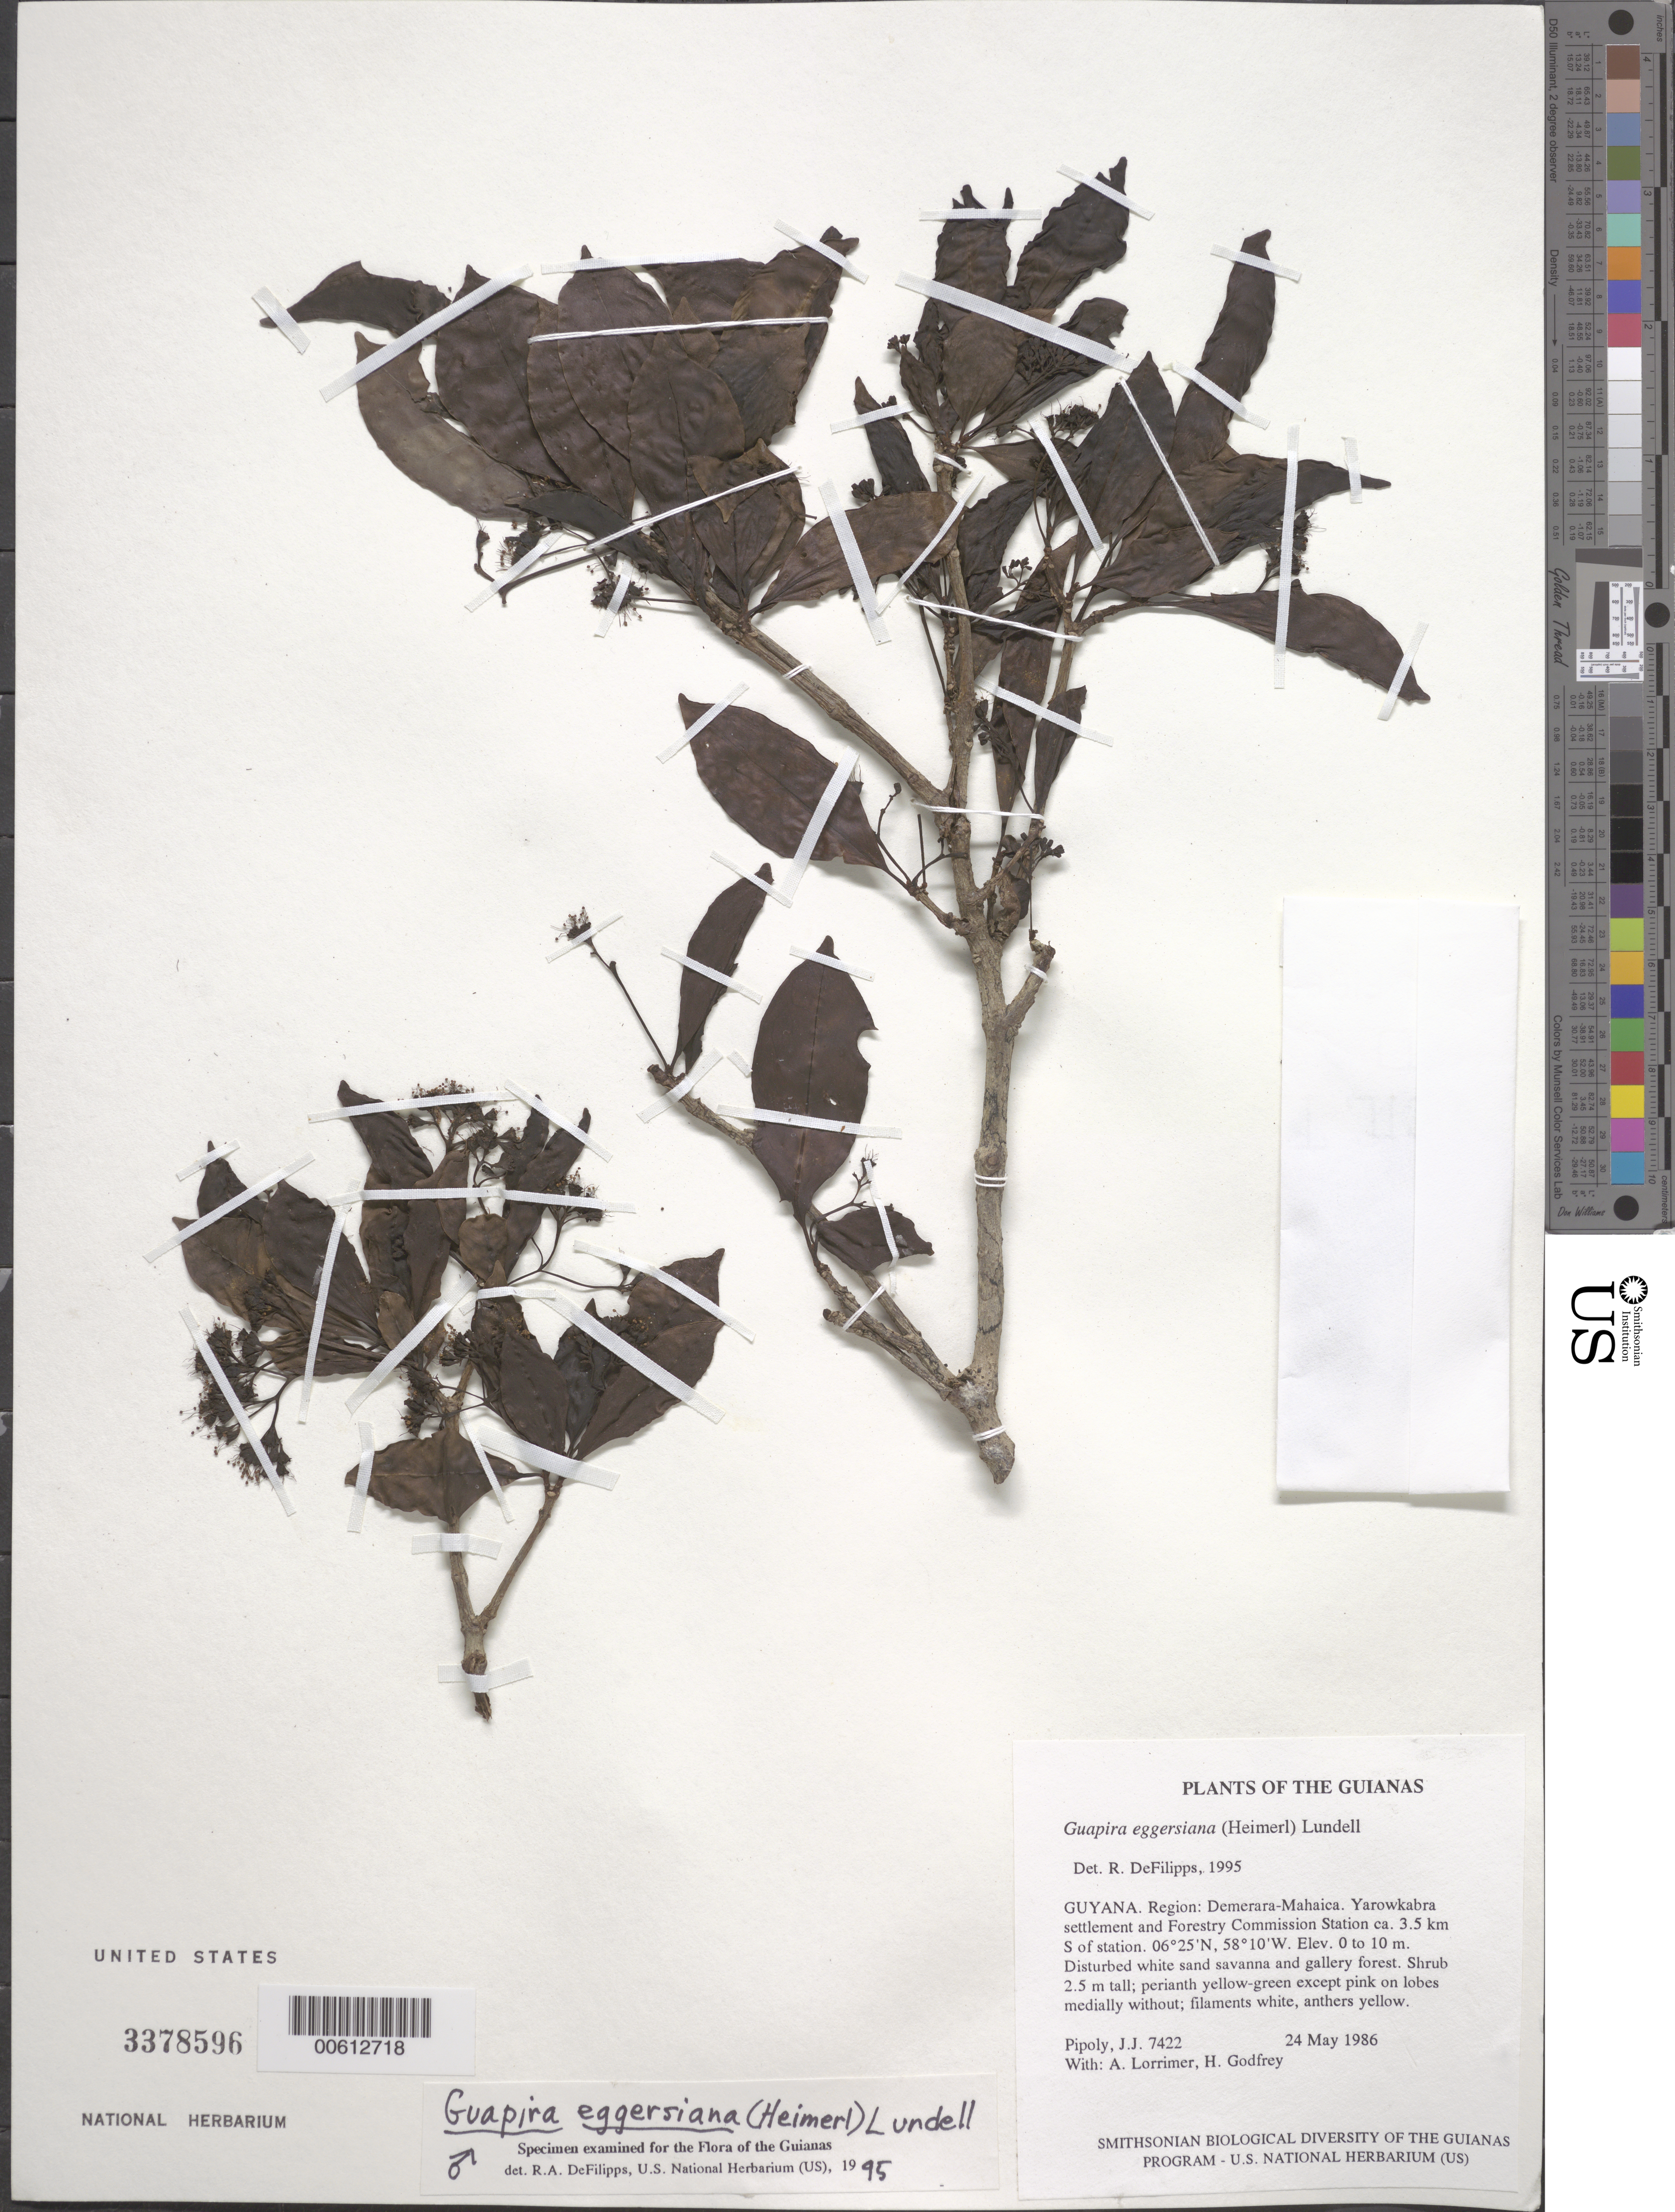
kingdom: Plantae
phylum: Tracheophyta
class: Magnoliopsida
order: Caryophyllales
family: Nyctaginaceae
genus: Guapira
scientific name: Guapira eggersiana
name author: (Heimerl) Lundell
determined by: DeFilipps, R. A.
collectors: J. J. Pipoly, A. Lorrimer & H. Godfrey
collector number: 7422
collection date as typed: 24 May 1986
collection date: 1986-05-24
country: Guyana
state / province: Demerara-Mahaica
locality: Yarowkabra settlement and Forestry Commission Station ca. 3.5 km S of station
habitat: Disturbed white sand savanna and gallery forest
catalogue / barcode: US 3378596